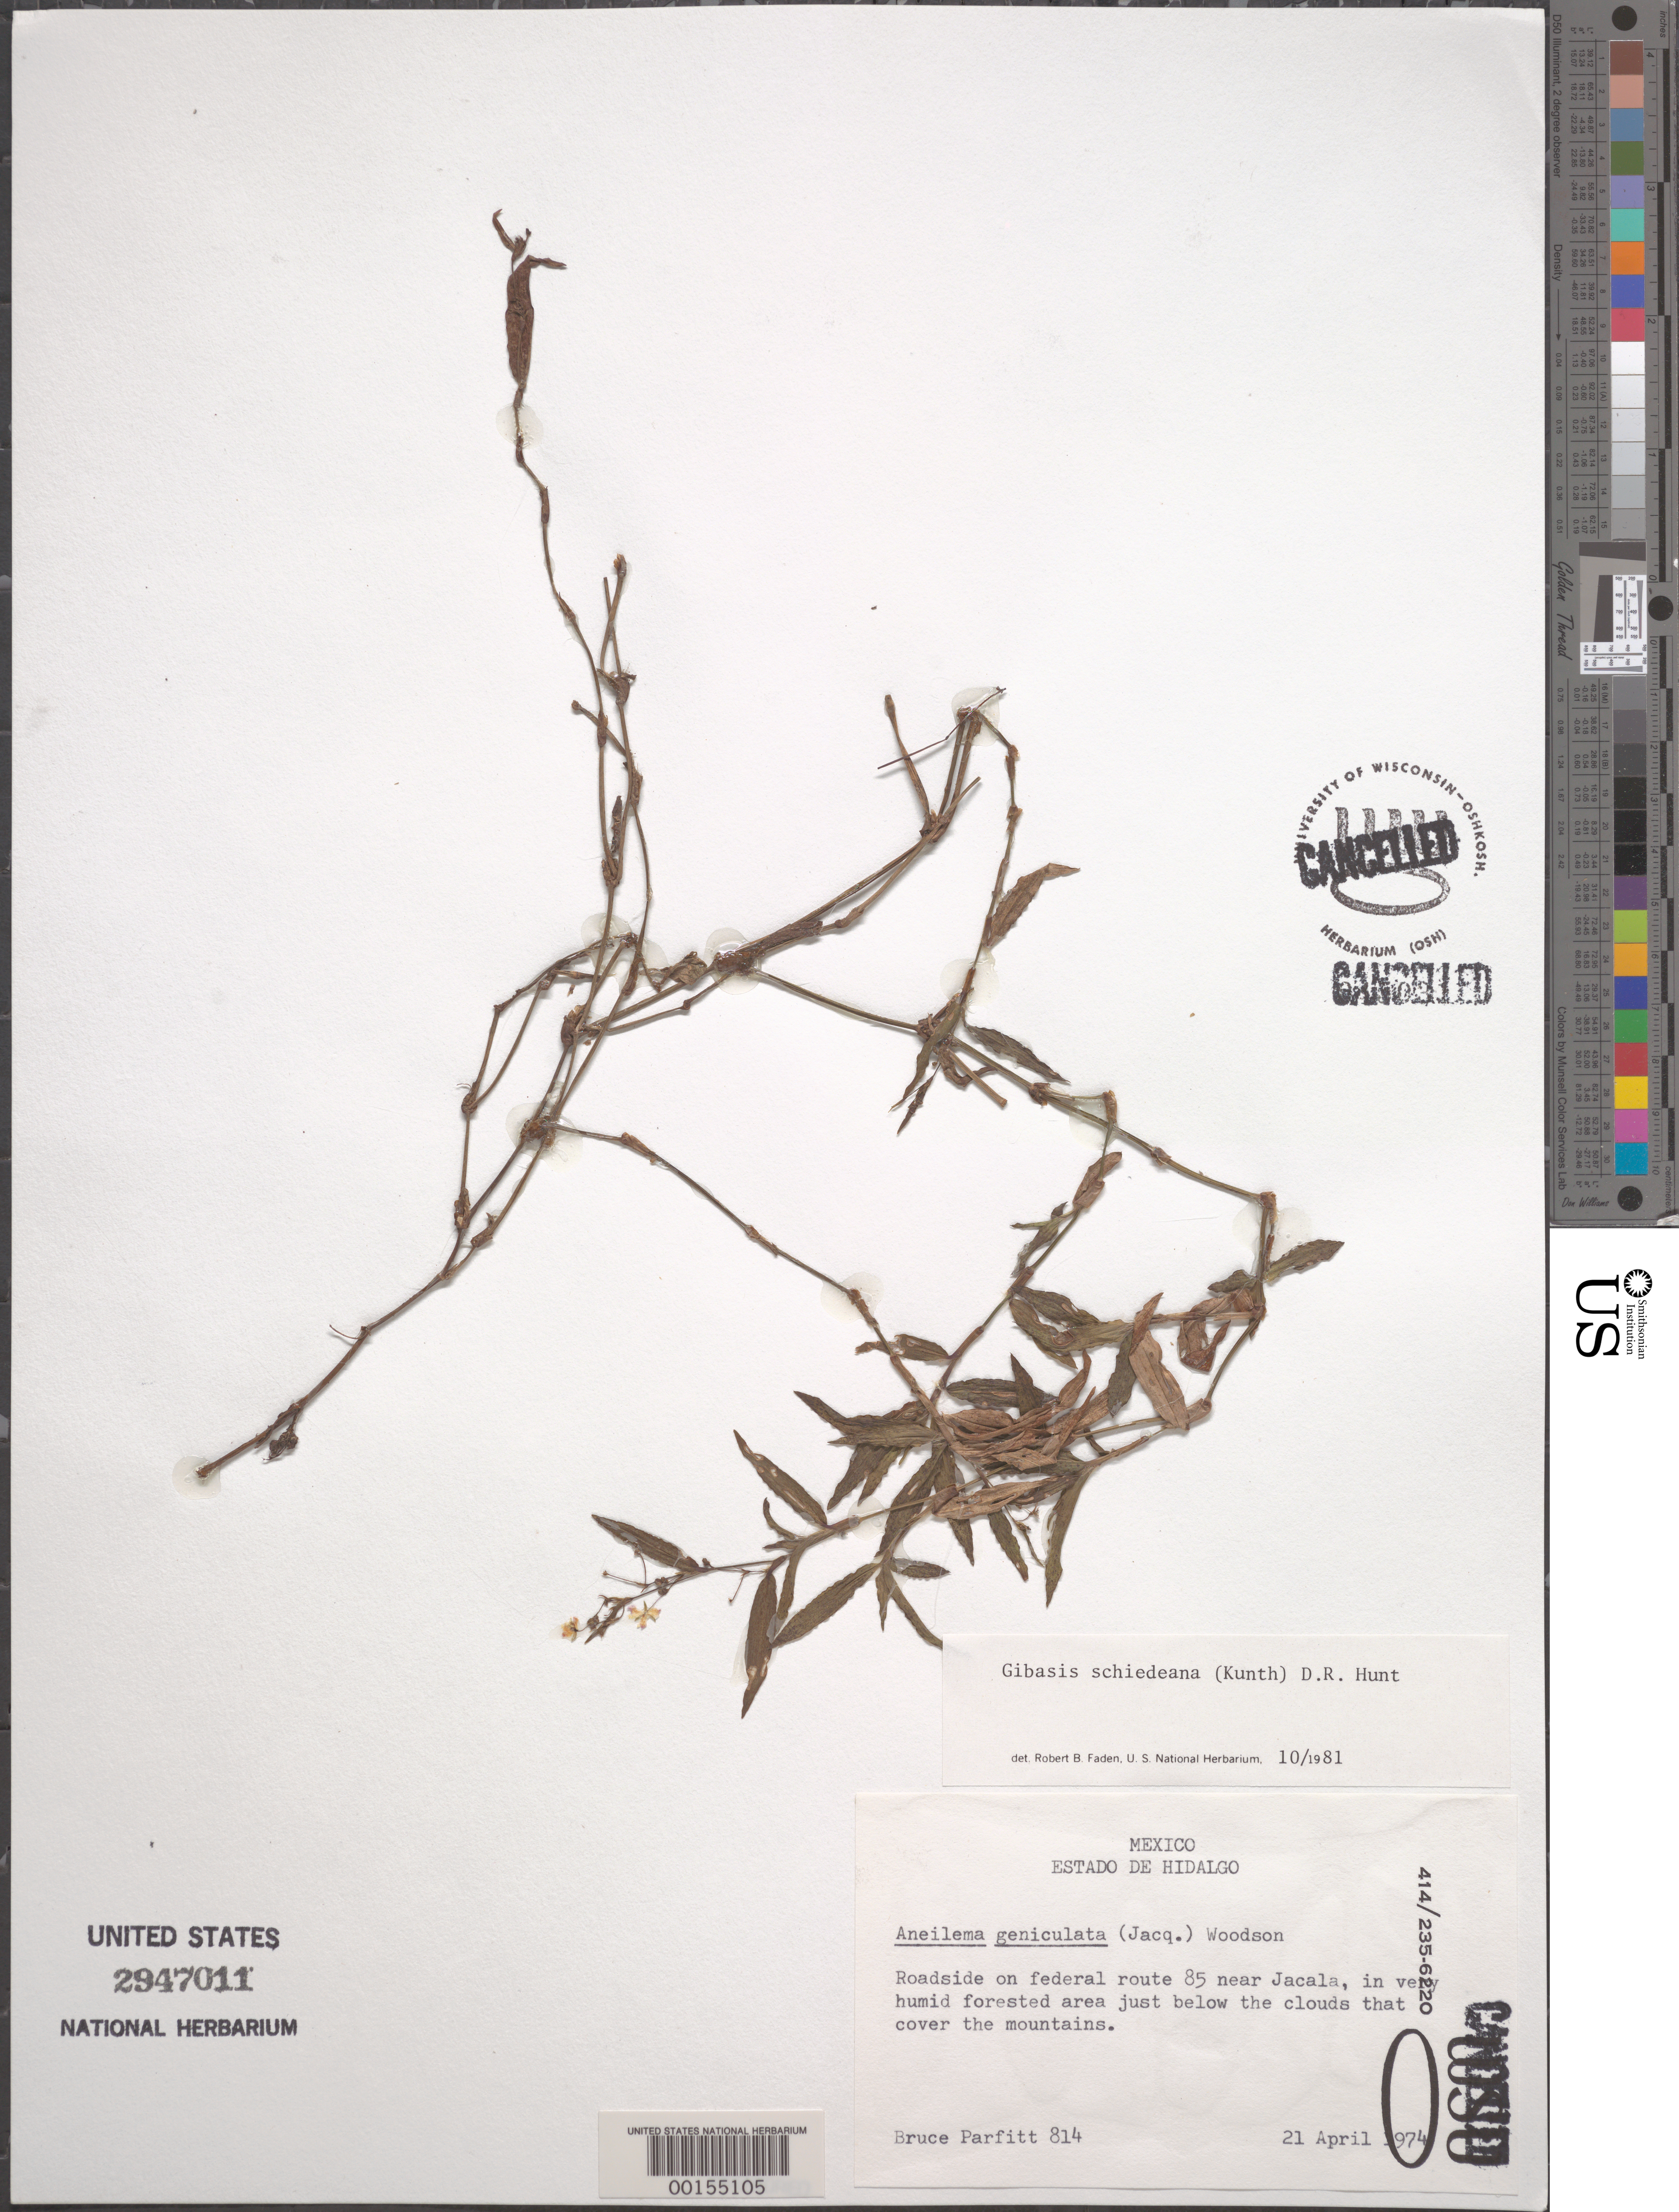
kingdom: Plantae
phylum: Tracheophyta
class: Liliopsida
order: Commelinales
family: Commelinaceae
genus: Gibasis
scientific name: Gibasis pellucida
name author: (M. Martens & Galeotti) D.R. Hunt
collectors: B. Parfitt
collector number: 814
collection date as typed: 21 Apr 1974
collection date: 1974-04-21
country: Mexico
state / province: Hidalgo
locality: Near Jacala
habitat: Humid forest; mountains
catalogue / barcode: US 2947011